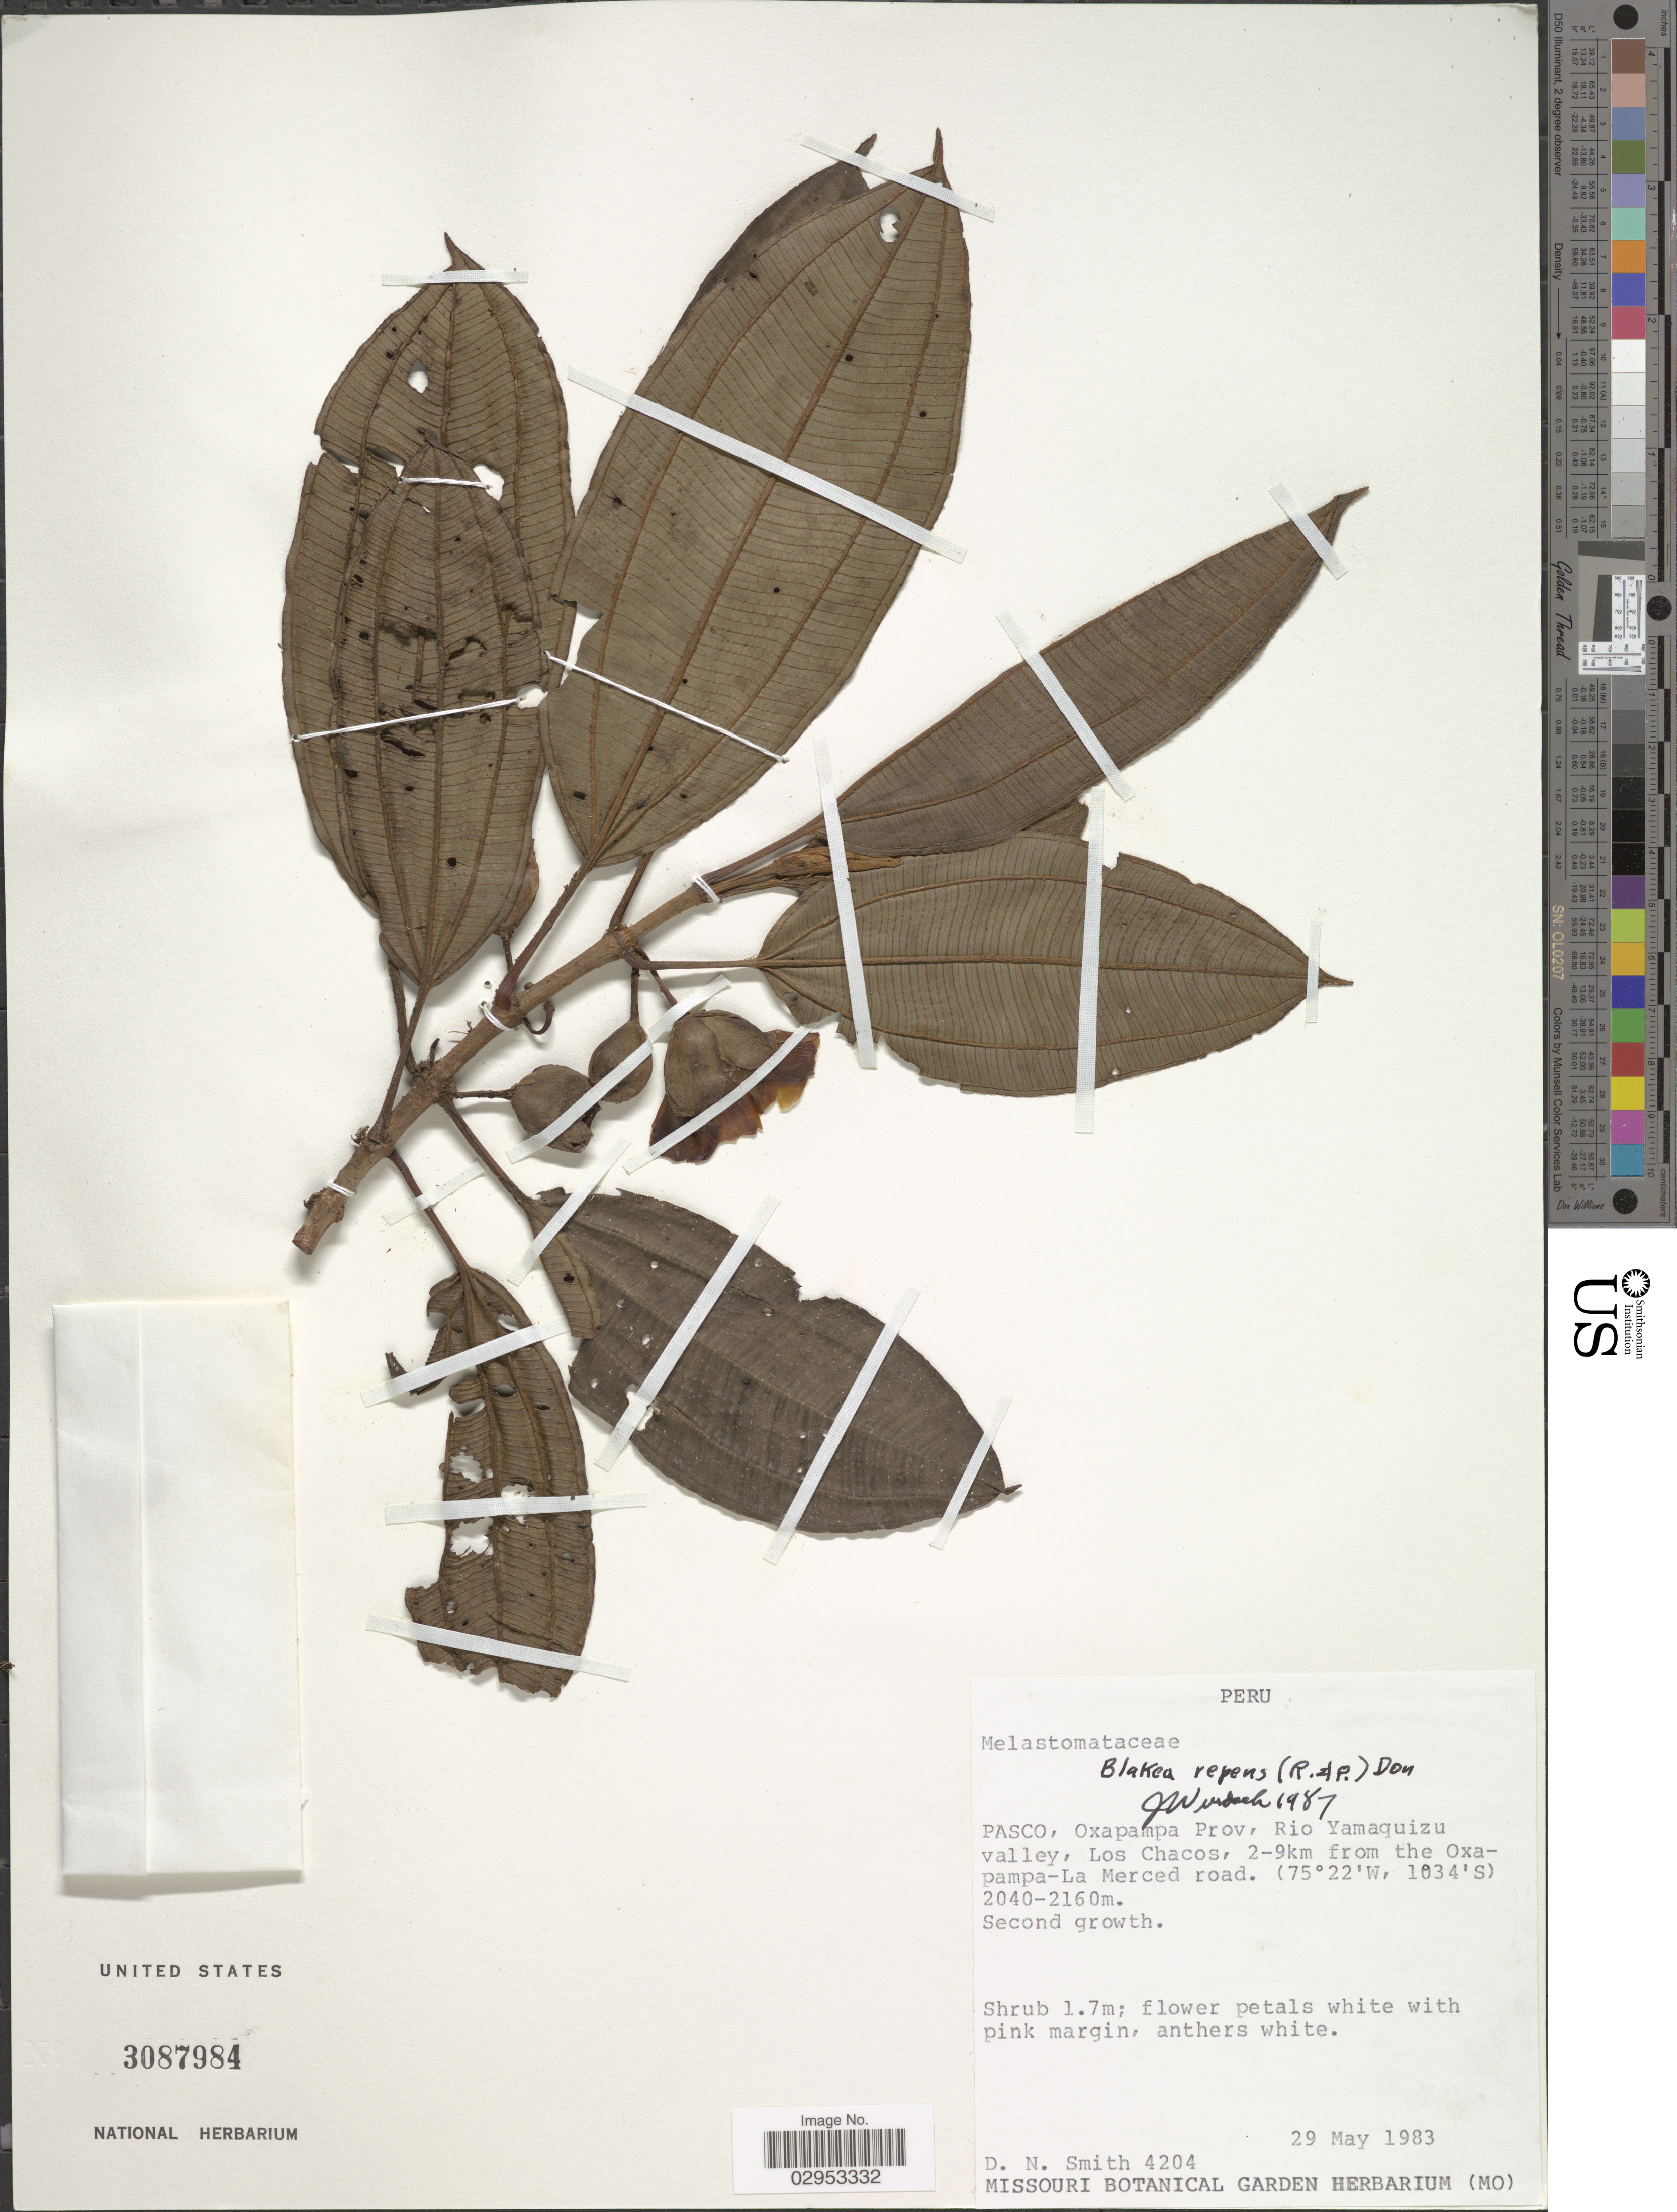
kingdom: Plantae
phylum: Tracheophyta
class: Magnoliopsida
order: Myrtales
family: Melastomataceae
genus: Blakea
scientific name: Blakea repens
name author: (Ruiz & Pav.) D. Don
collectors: D. Smith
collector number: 4204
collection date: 1983-05-29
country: Peru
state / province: Pasco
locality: Oxapampa Prov, Rio Yamaquizu valley, Los Chacos, 2-9km from the Oxapampa-La Merced road.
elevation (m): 2040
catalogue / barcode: US 3087984